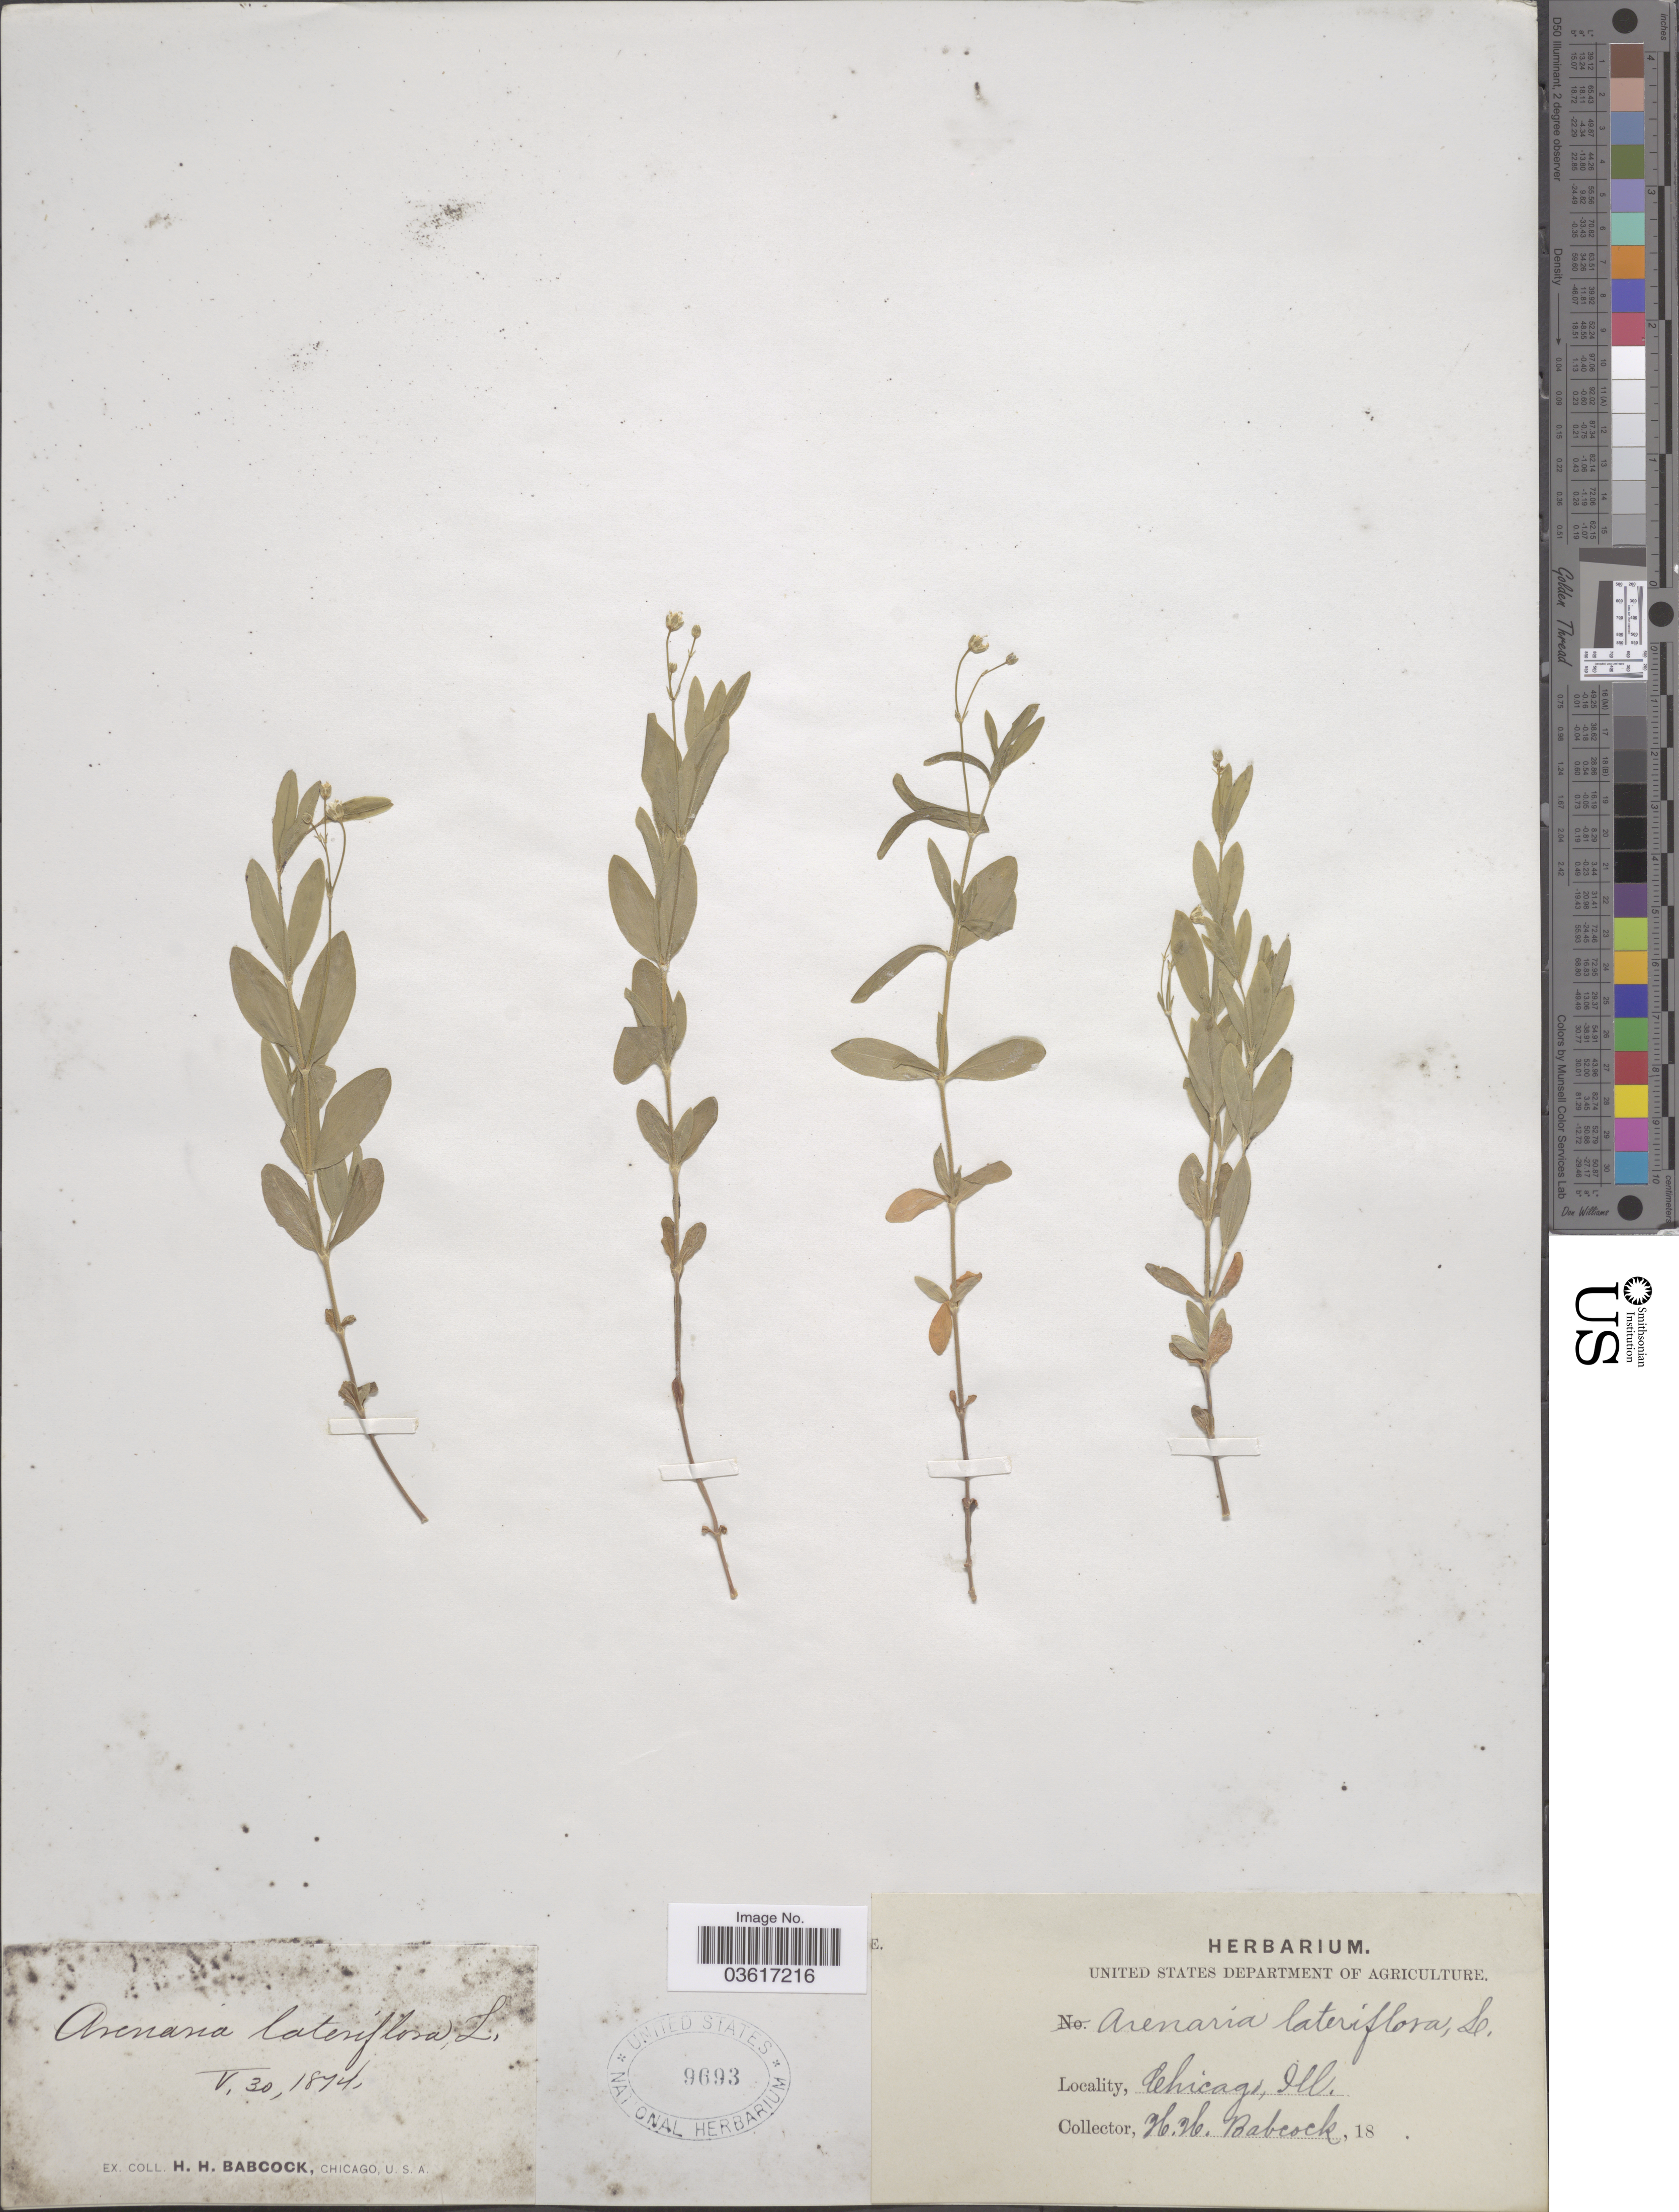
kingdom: Plantae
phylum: Tracheophyta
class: Magnoliopsida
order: Caryophyllales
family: Caryophyllaceae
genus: Moehringia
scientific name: Moehringia lateriflora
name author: (L.) Fenzl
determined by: Strong, Mark T., (BOT), Smithsonian Institution - National Museum of Natural History (UNITED STATES)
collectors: H. Babcock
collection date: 1874-05-30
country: United States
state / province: Illinois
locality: Chicago.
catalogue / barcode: US 9693